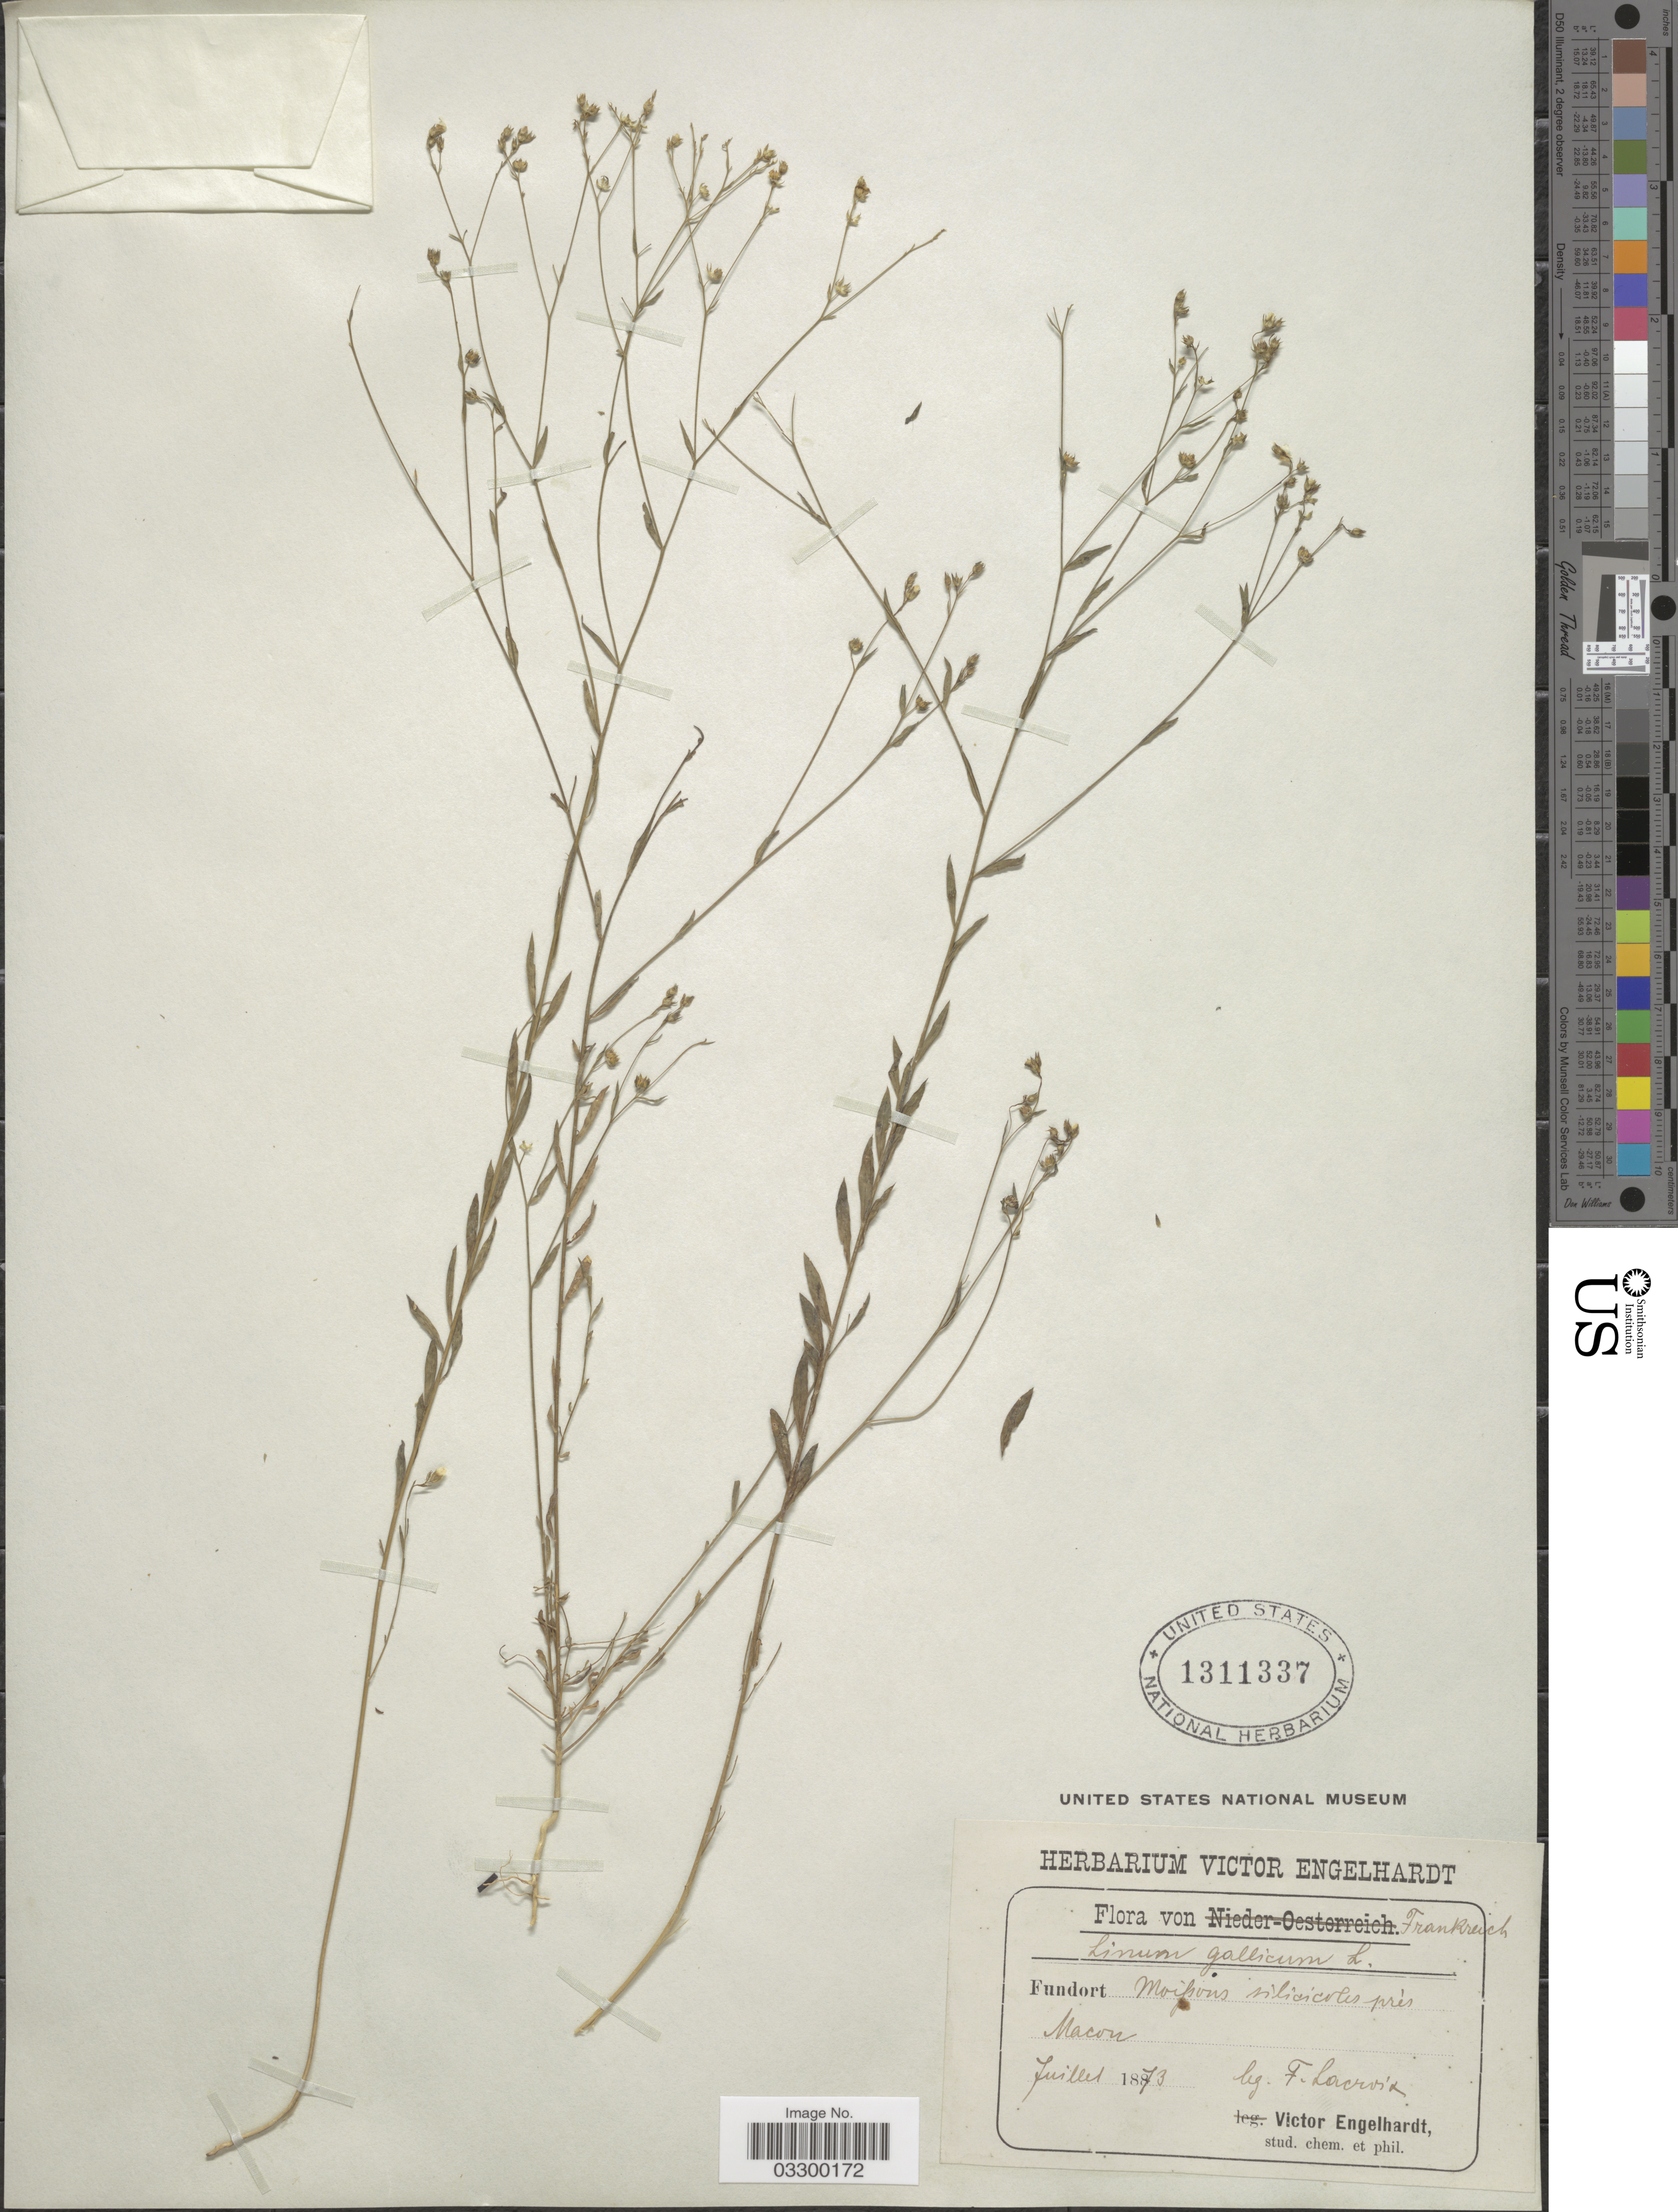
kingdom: Plantae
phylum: Tracheophyta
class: Magnoliopsida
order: Malpighiales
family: Linaceae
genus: Linum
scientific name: Linum gallicum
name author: L.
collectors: F. Lacroix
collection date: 1873-07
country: France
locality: Moissons silicicoles près Macon.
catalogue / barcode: US 1311337